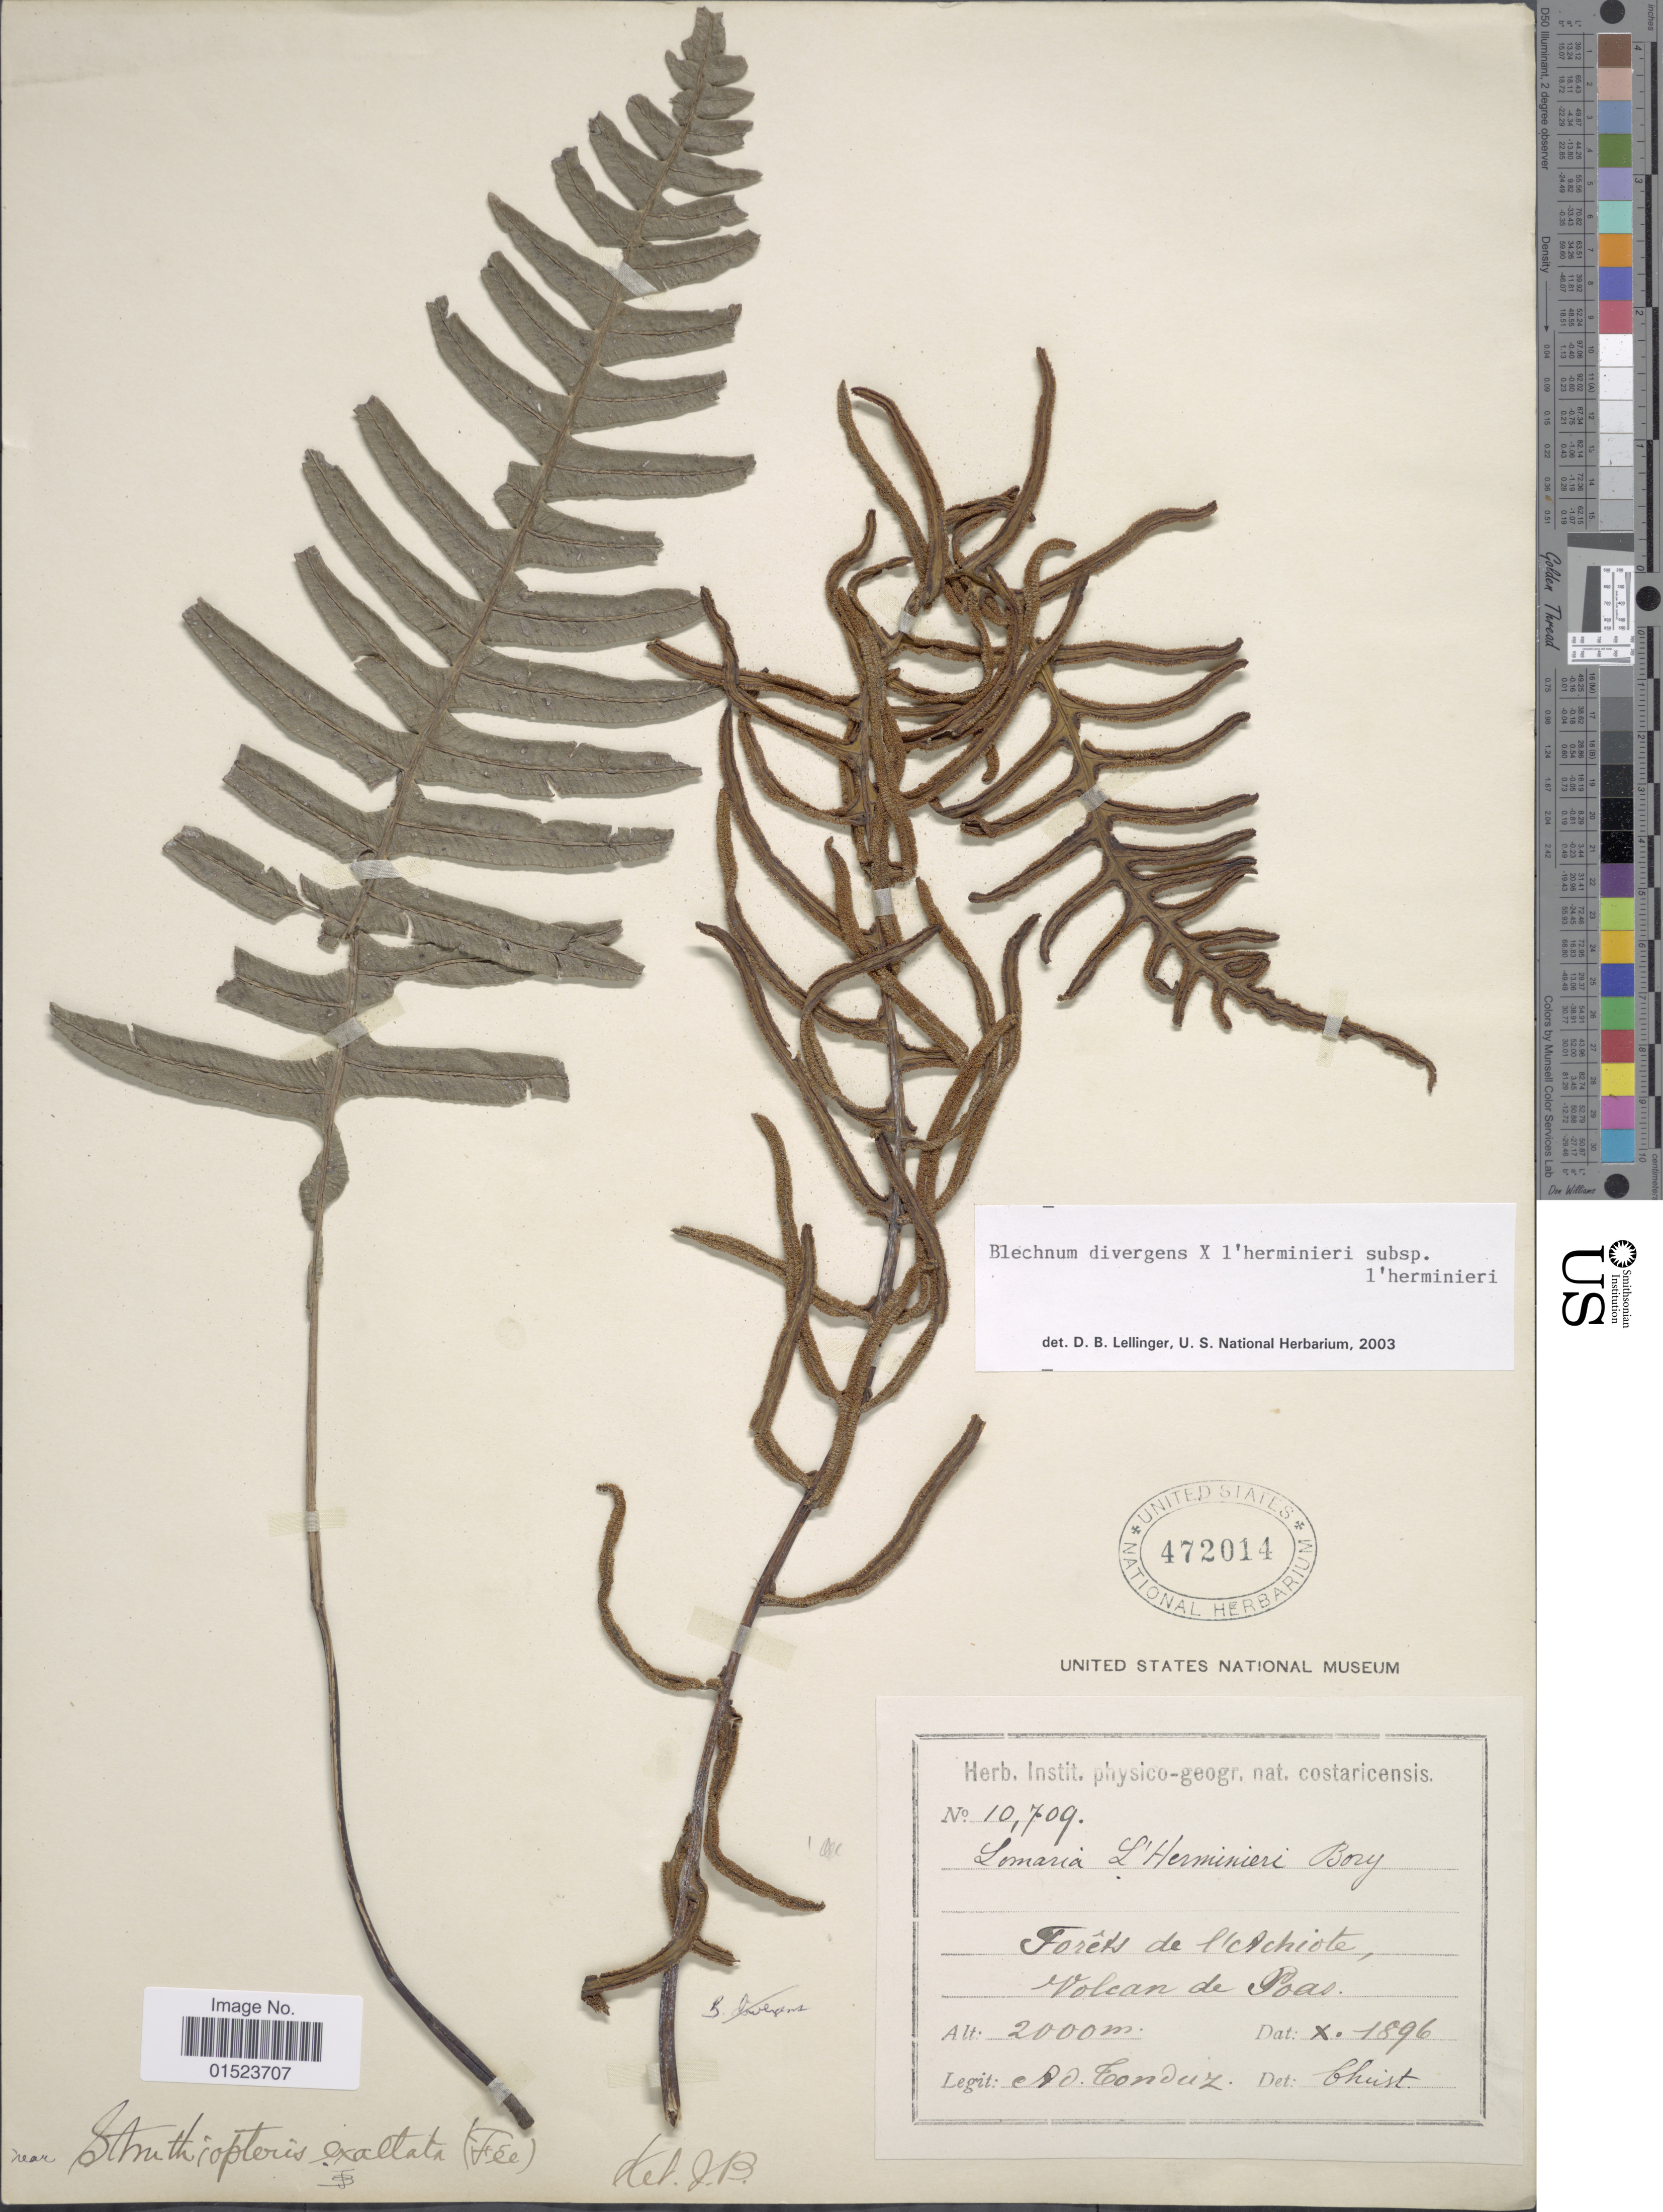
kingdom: Plantae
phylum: Tracheophyta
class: Polypodiopsida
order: Polypodiales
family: Blechnaceae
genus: Blechnum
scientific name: Blechnum divergens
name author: (Kunze) Mett.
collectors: A. Tonduz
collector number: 10709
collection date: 1896-10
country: Costa Rica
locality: Forêts de l' Achiste, Volcan de Poas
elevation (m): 2000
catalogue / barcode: US 472014